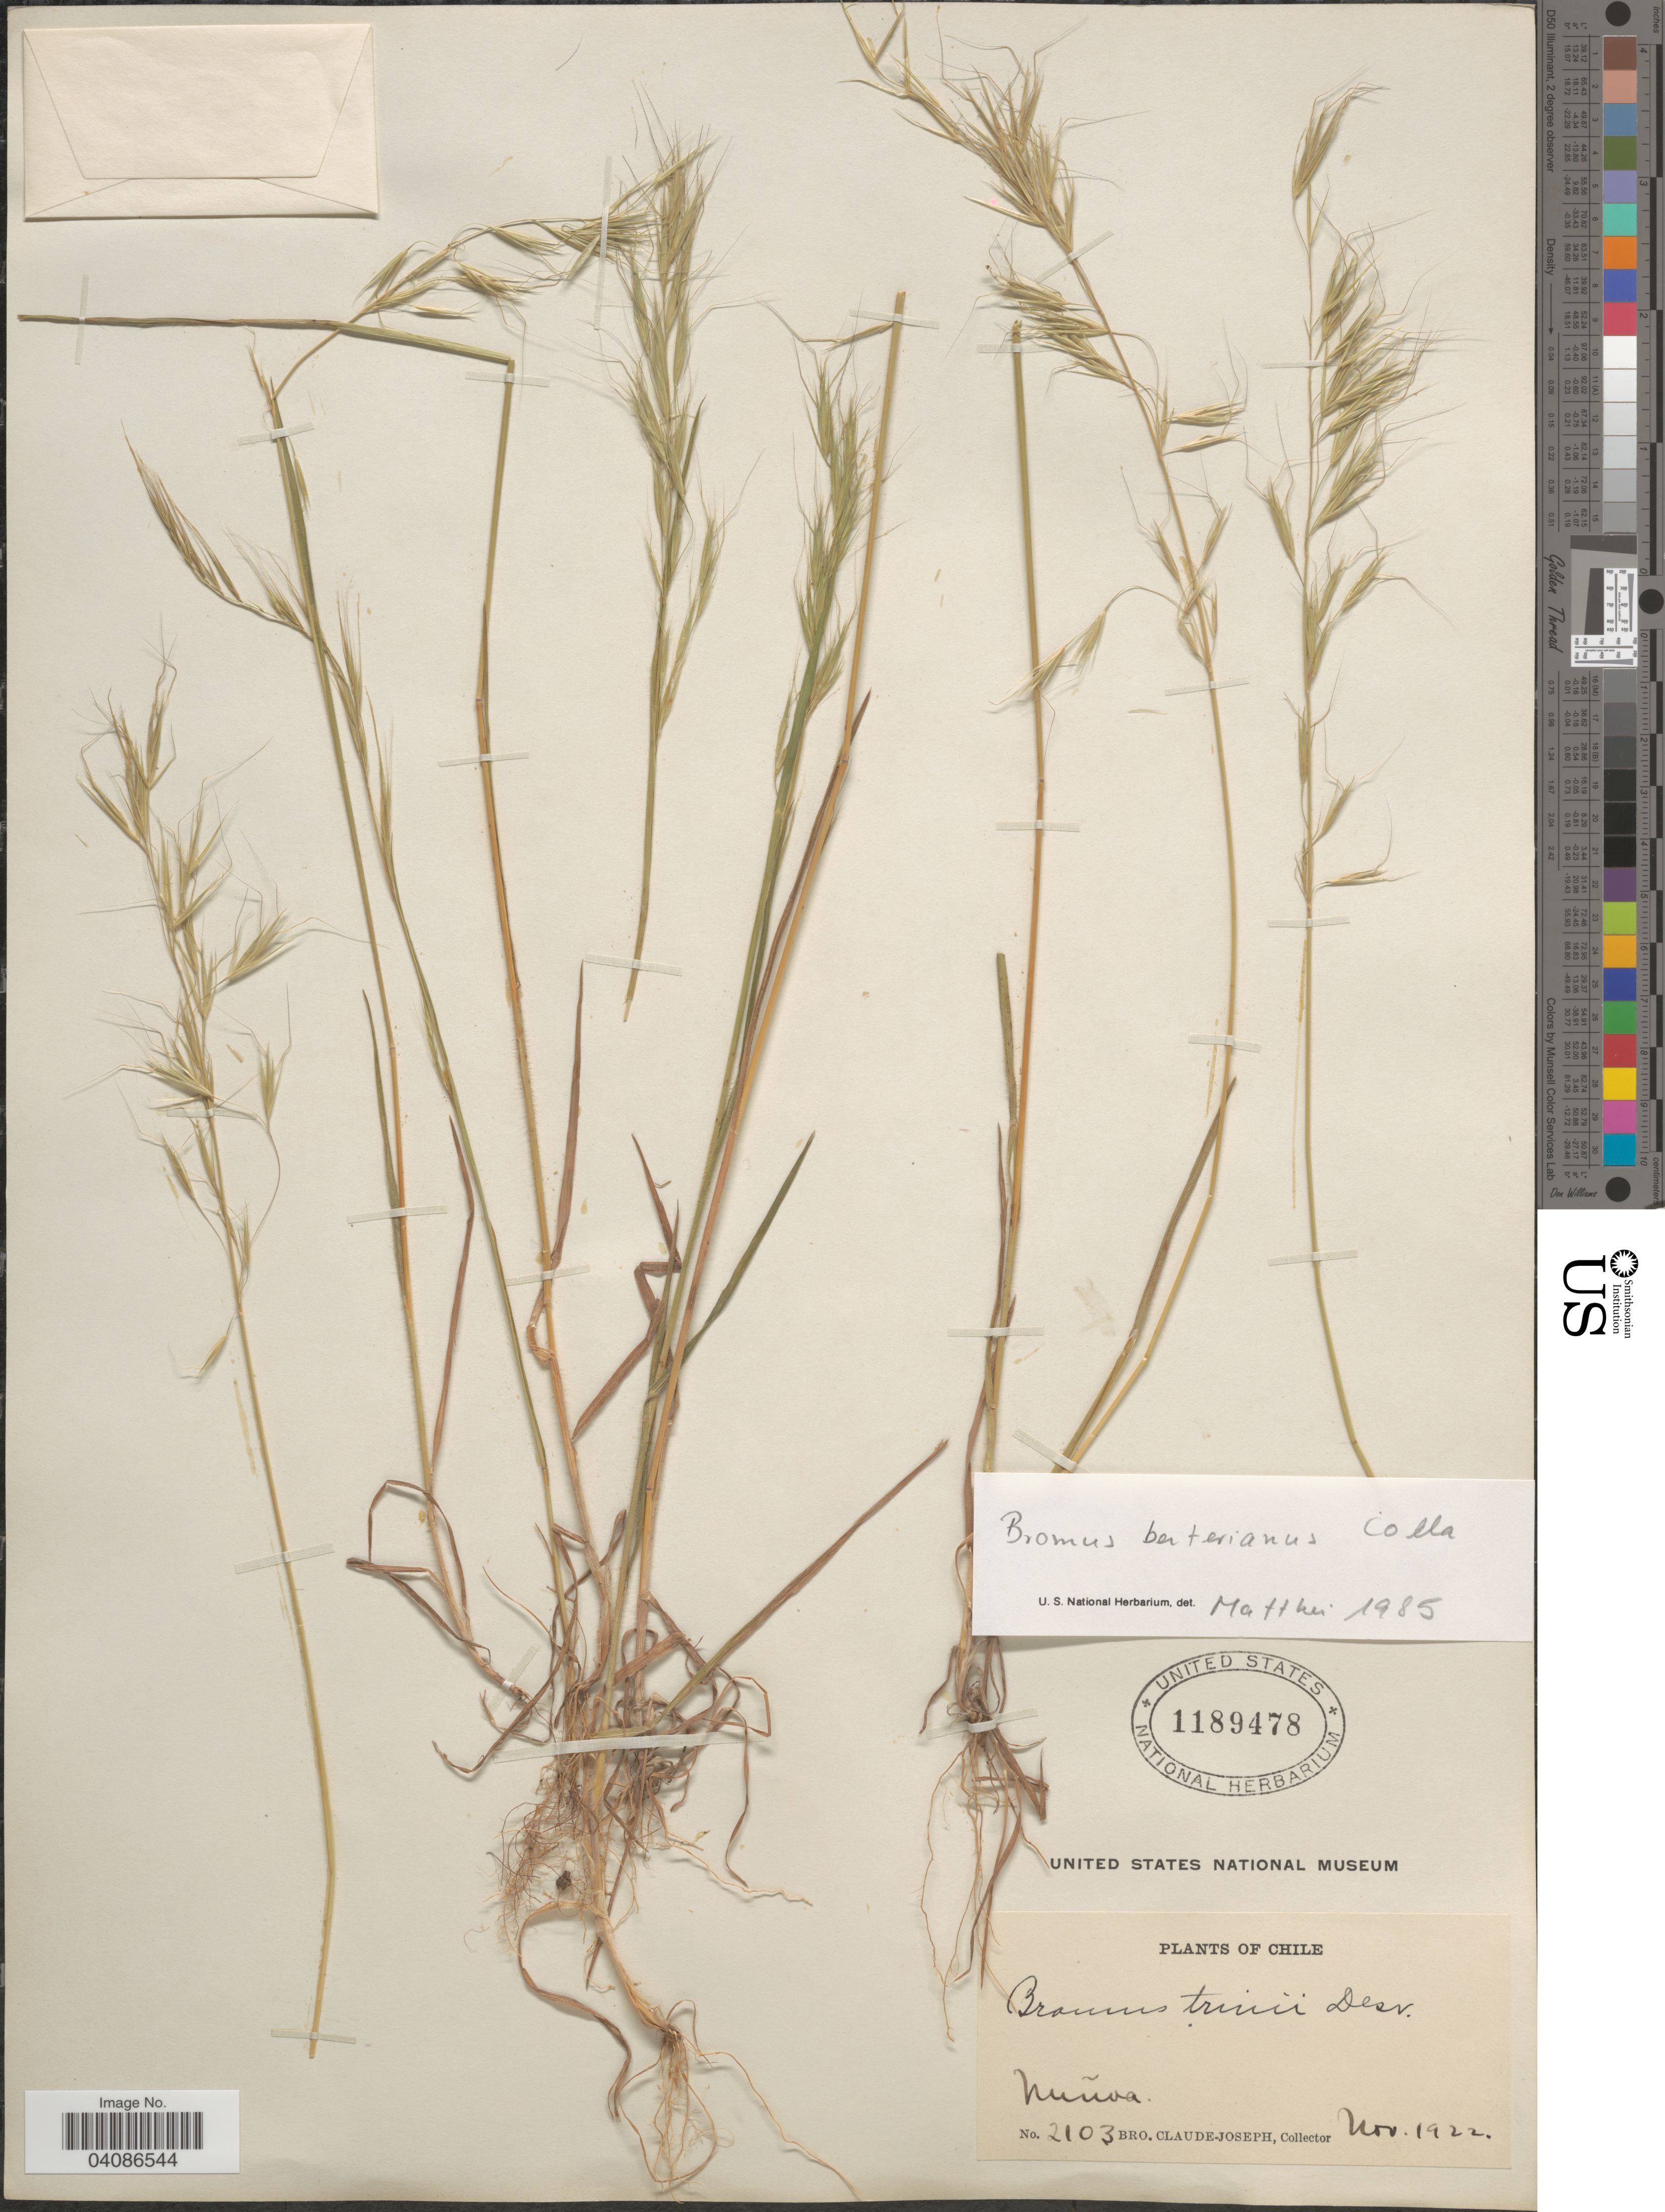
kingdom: Plantae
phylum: Tracheophyta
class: Liliopsida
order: Poales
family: Poaceae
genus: Bromus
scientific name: Bromus berteroanus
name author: Colla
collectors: Bro. Claude-Joseph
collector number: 2103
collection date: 1922-11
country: Chile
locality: Nuñoa.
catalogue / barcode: US 1189478